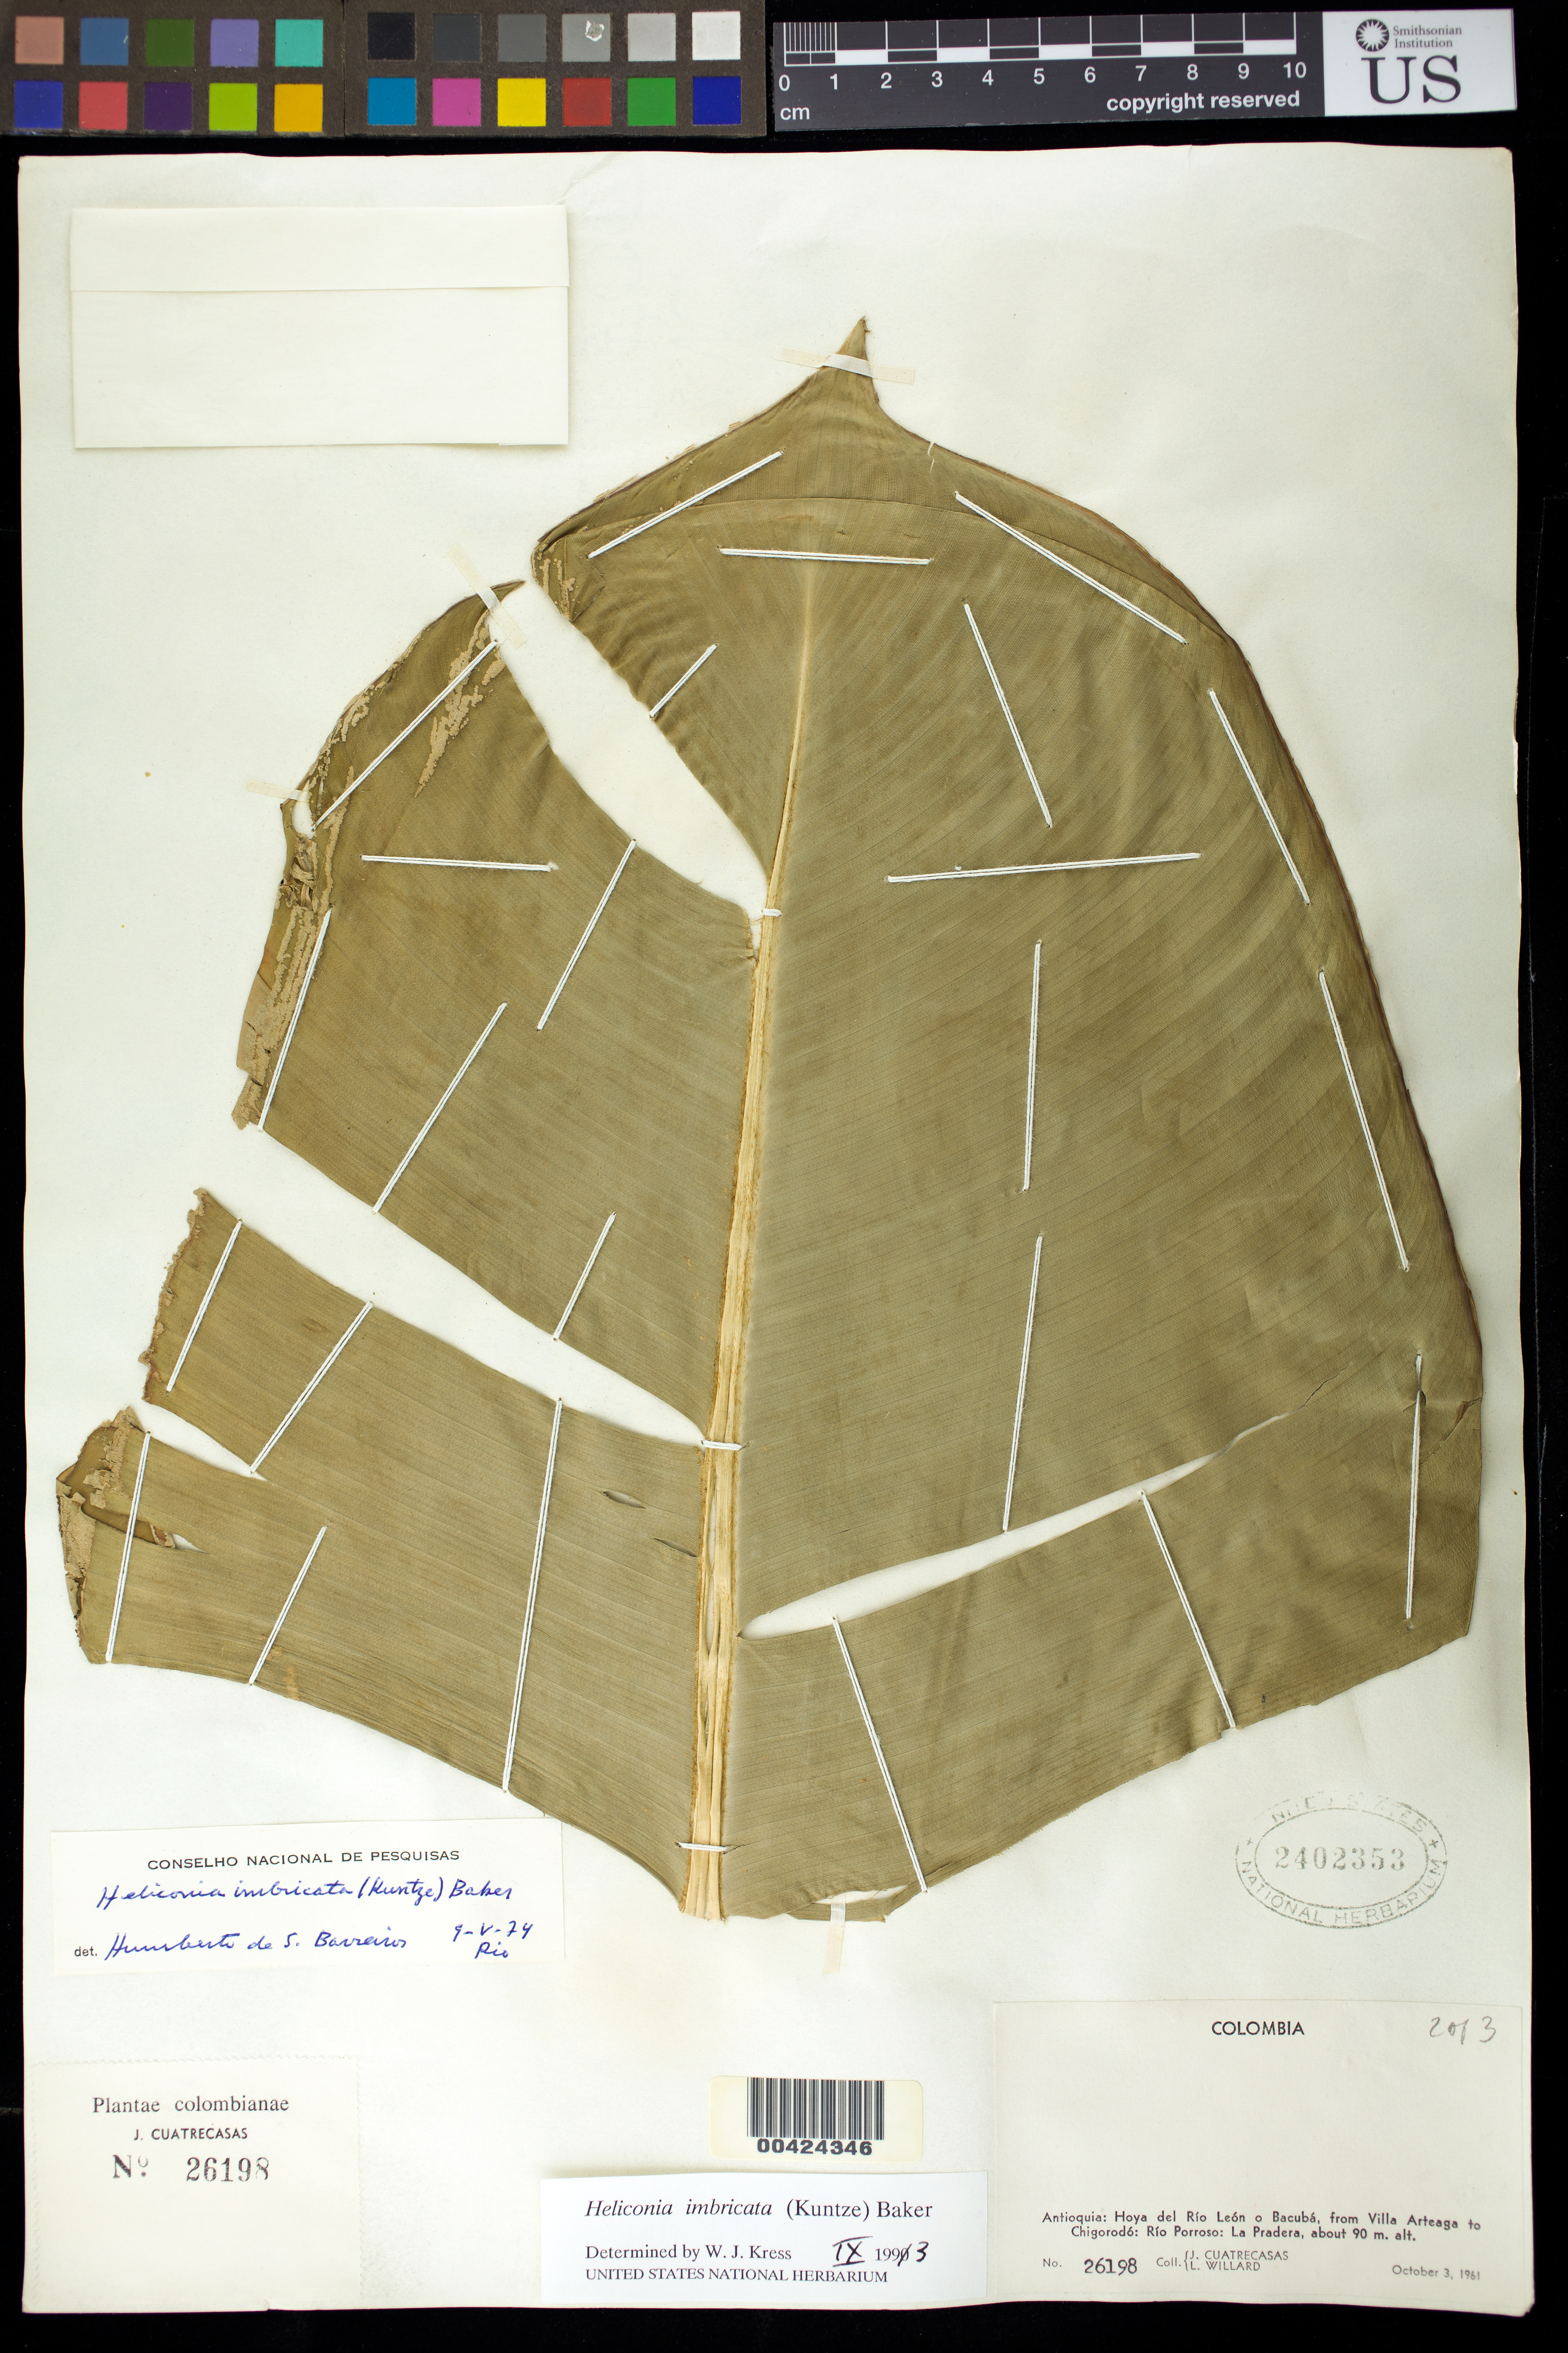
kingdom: Plantae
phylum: Tracheophyta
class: Liliopsida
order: Zingiberales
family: Heliconiaceae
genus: Heliconia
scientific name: Heliconia imbricata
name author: (Kuntze) Baker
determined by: Kress, W. J., (US), Smithsonian Institution - National Museum of Natural History (UNITED STATES)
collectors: J. Cuatrecasas & L. Willard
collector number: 26198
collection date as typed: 03 Oct 1961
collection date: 1961-10-03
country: Colombia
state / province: Antioquia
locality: La Pradera, Rio Porroso; Hoya del Rio Leon o Bacuba; from Villa Arteaga to CHigordo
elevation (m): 90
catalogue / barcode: US 2402353